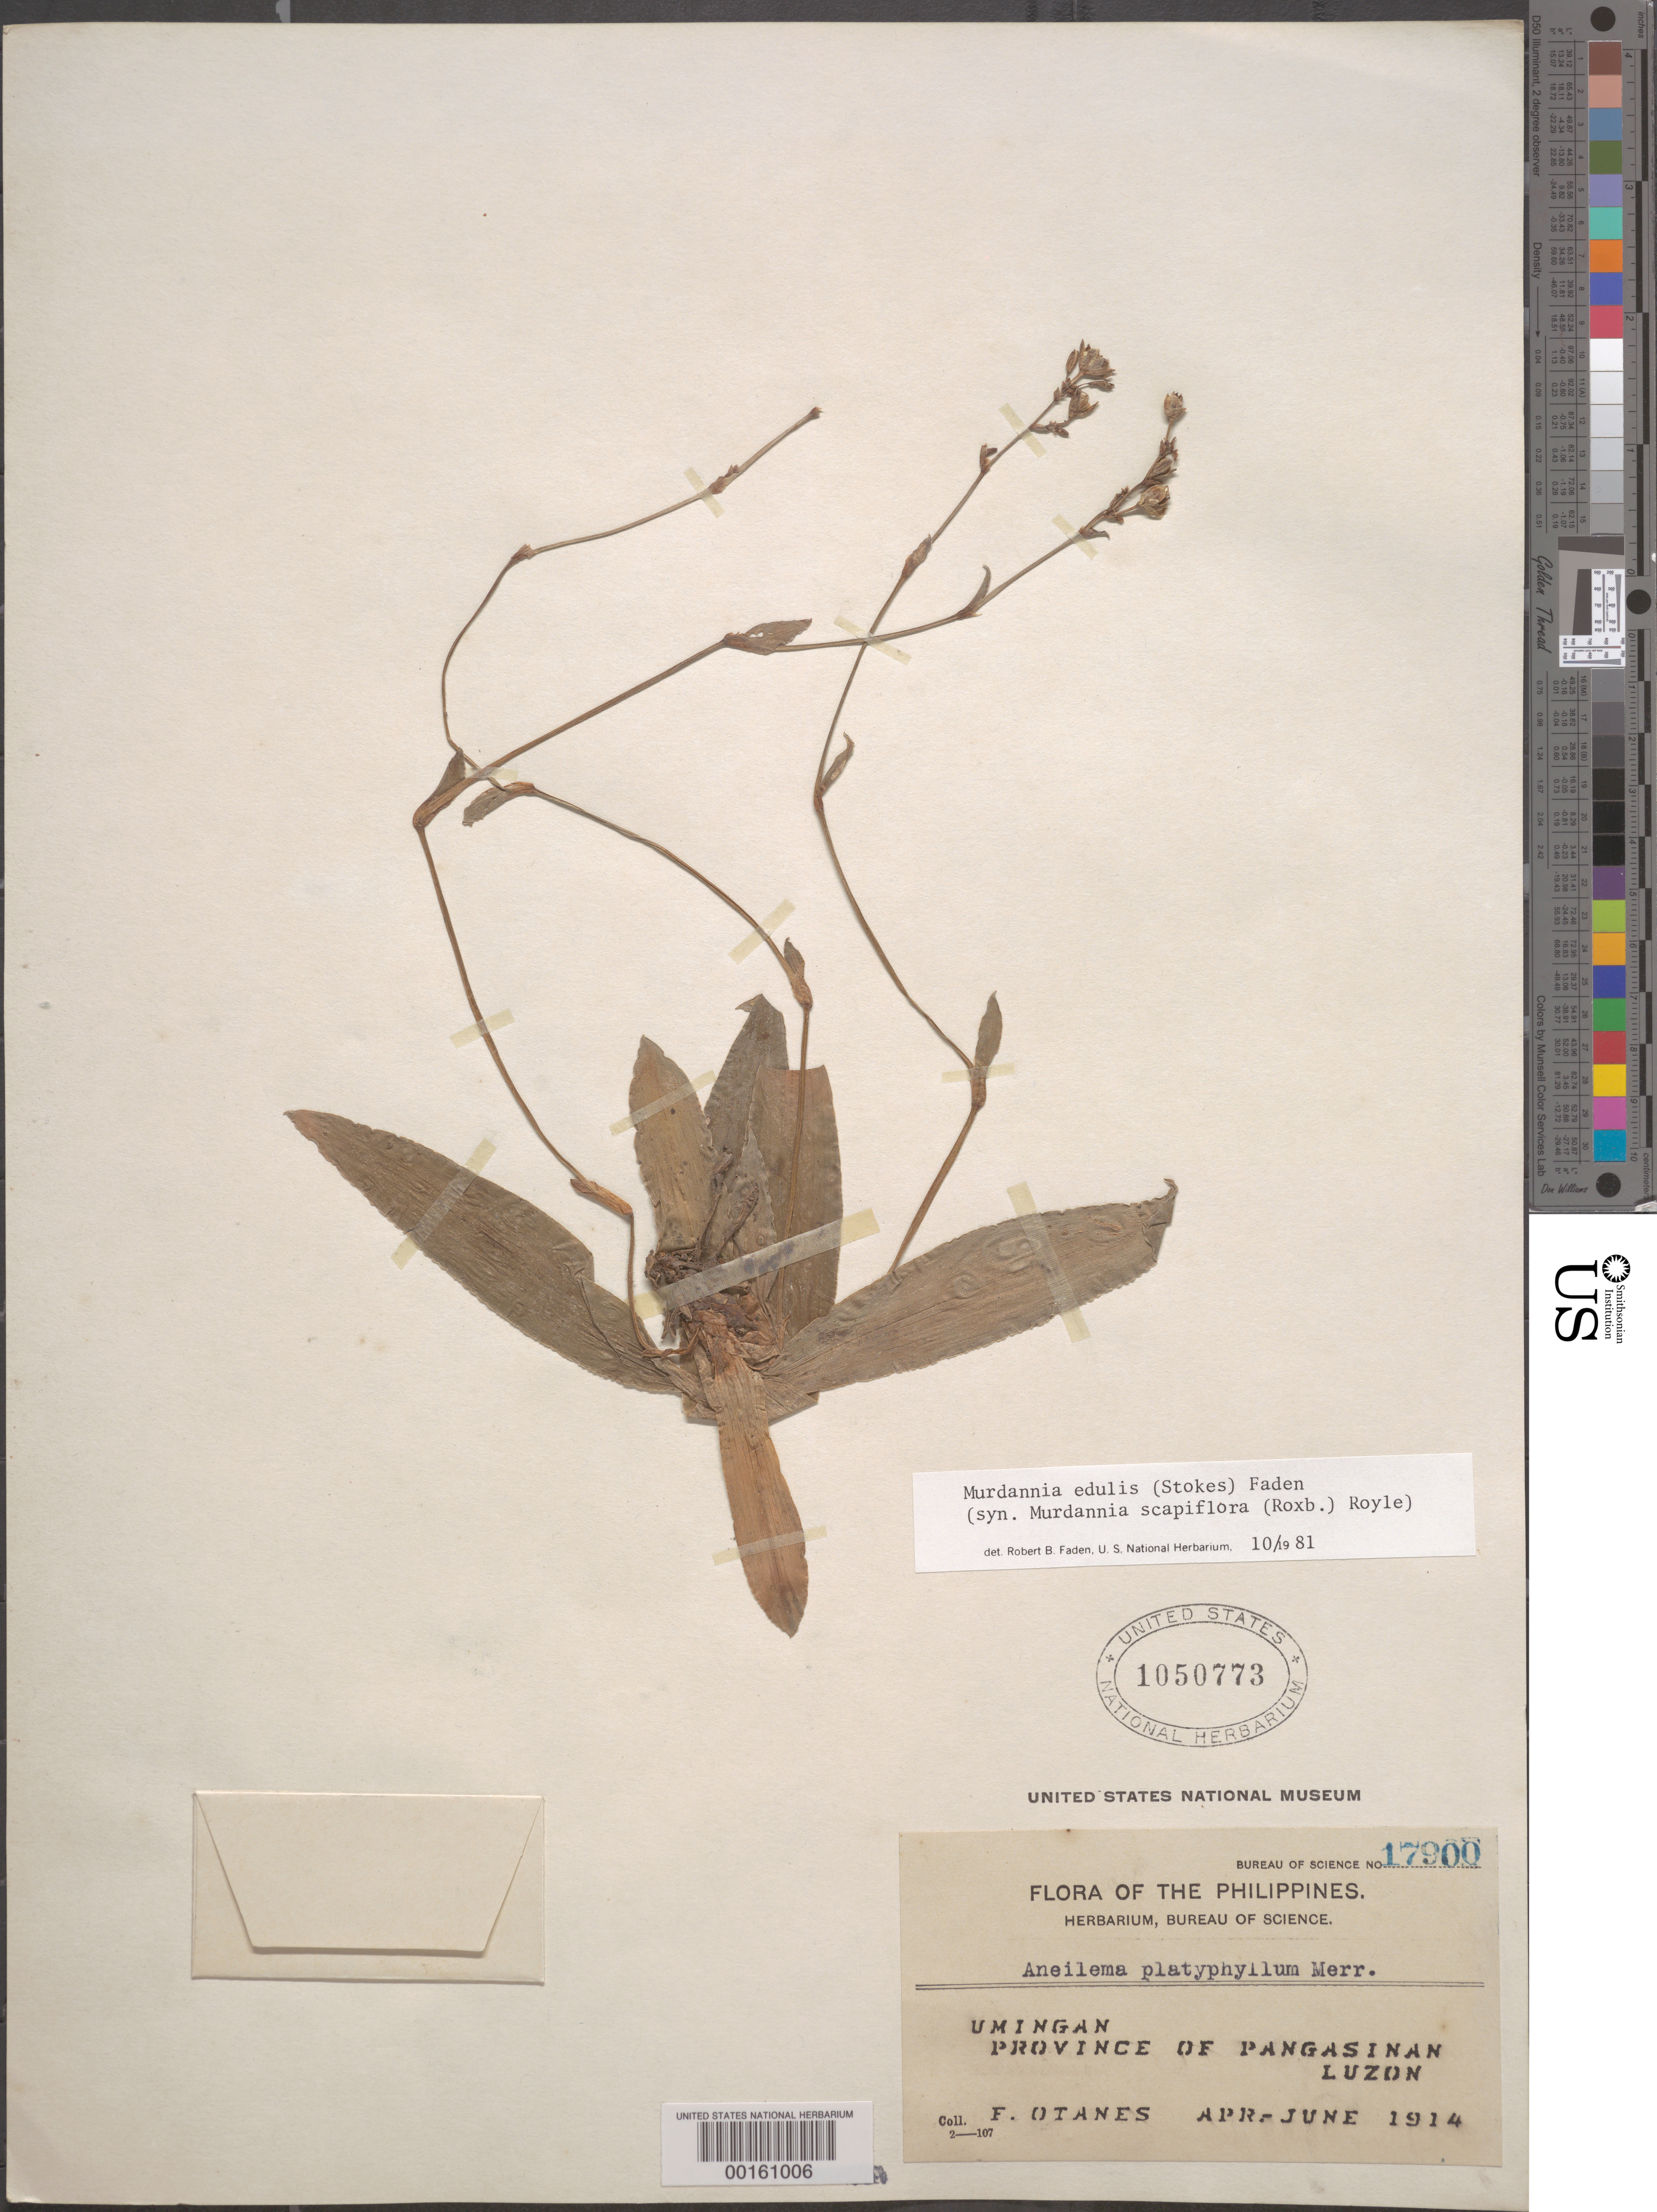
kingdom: Plantae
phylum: Tracheophyta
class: Liliopsida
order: Commelinales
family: Commelinaceae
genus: Murdannia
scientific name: Murdannia edulis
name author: (Stokes) Faden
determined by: Faden, Robert B., (US), Smithsonian Institution - National Museum of Natural History (UNITED STATES)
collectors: F. Q. Otanes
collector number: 17900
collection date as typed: Apr 1914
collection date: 1914-04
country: Philippines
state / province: Ilocos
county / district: Pangasinan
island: Luzon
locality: Umingan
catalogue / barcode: US 1050773